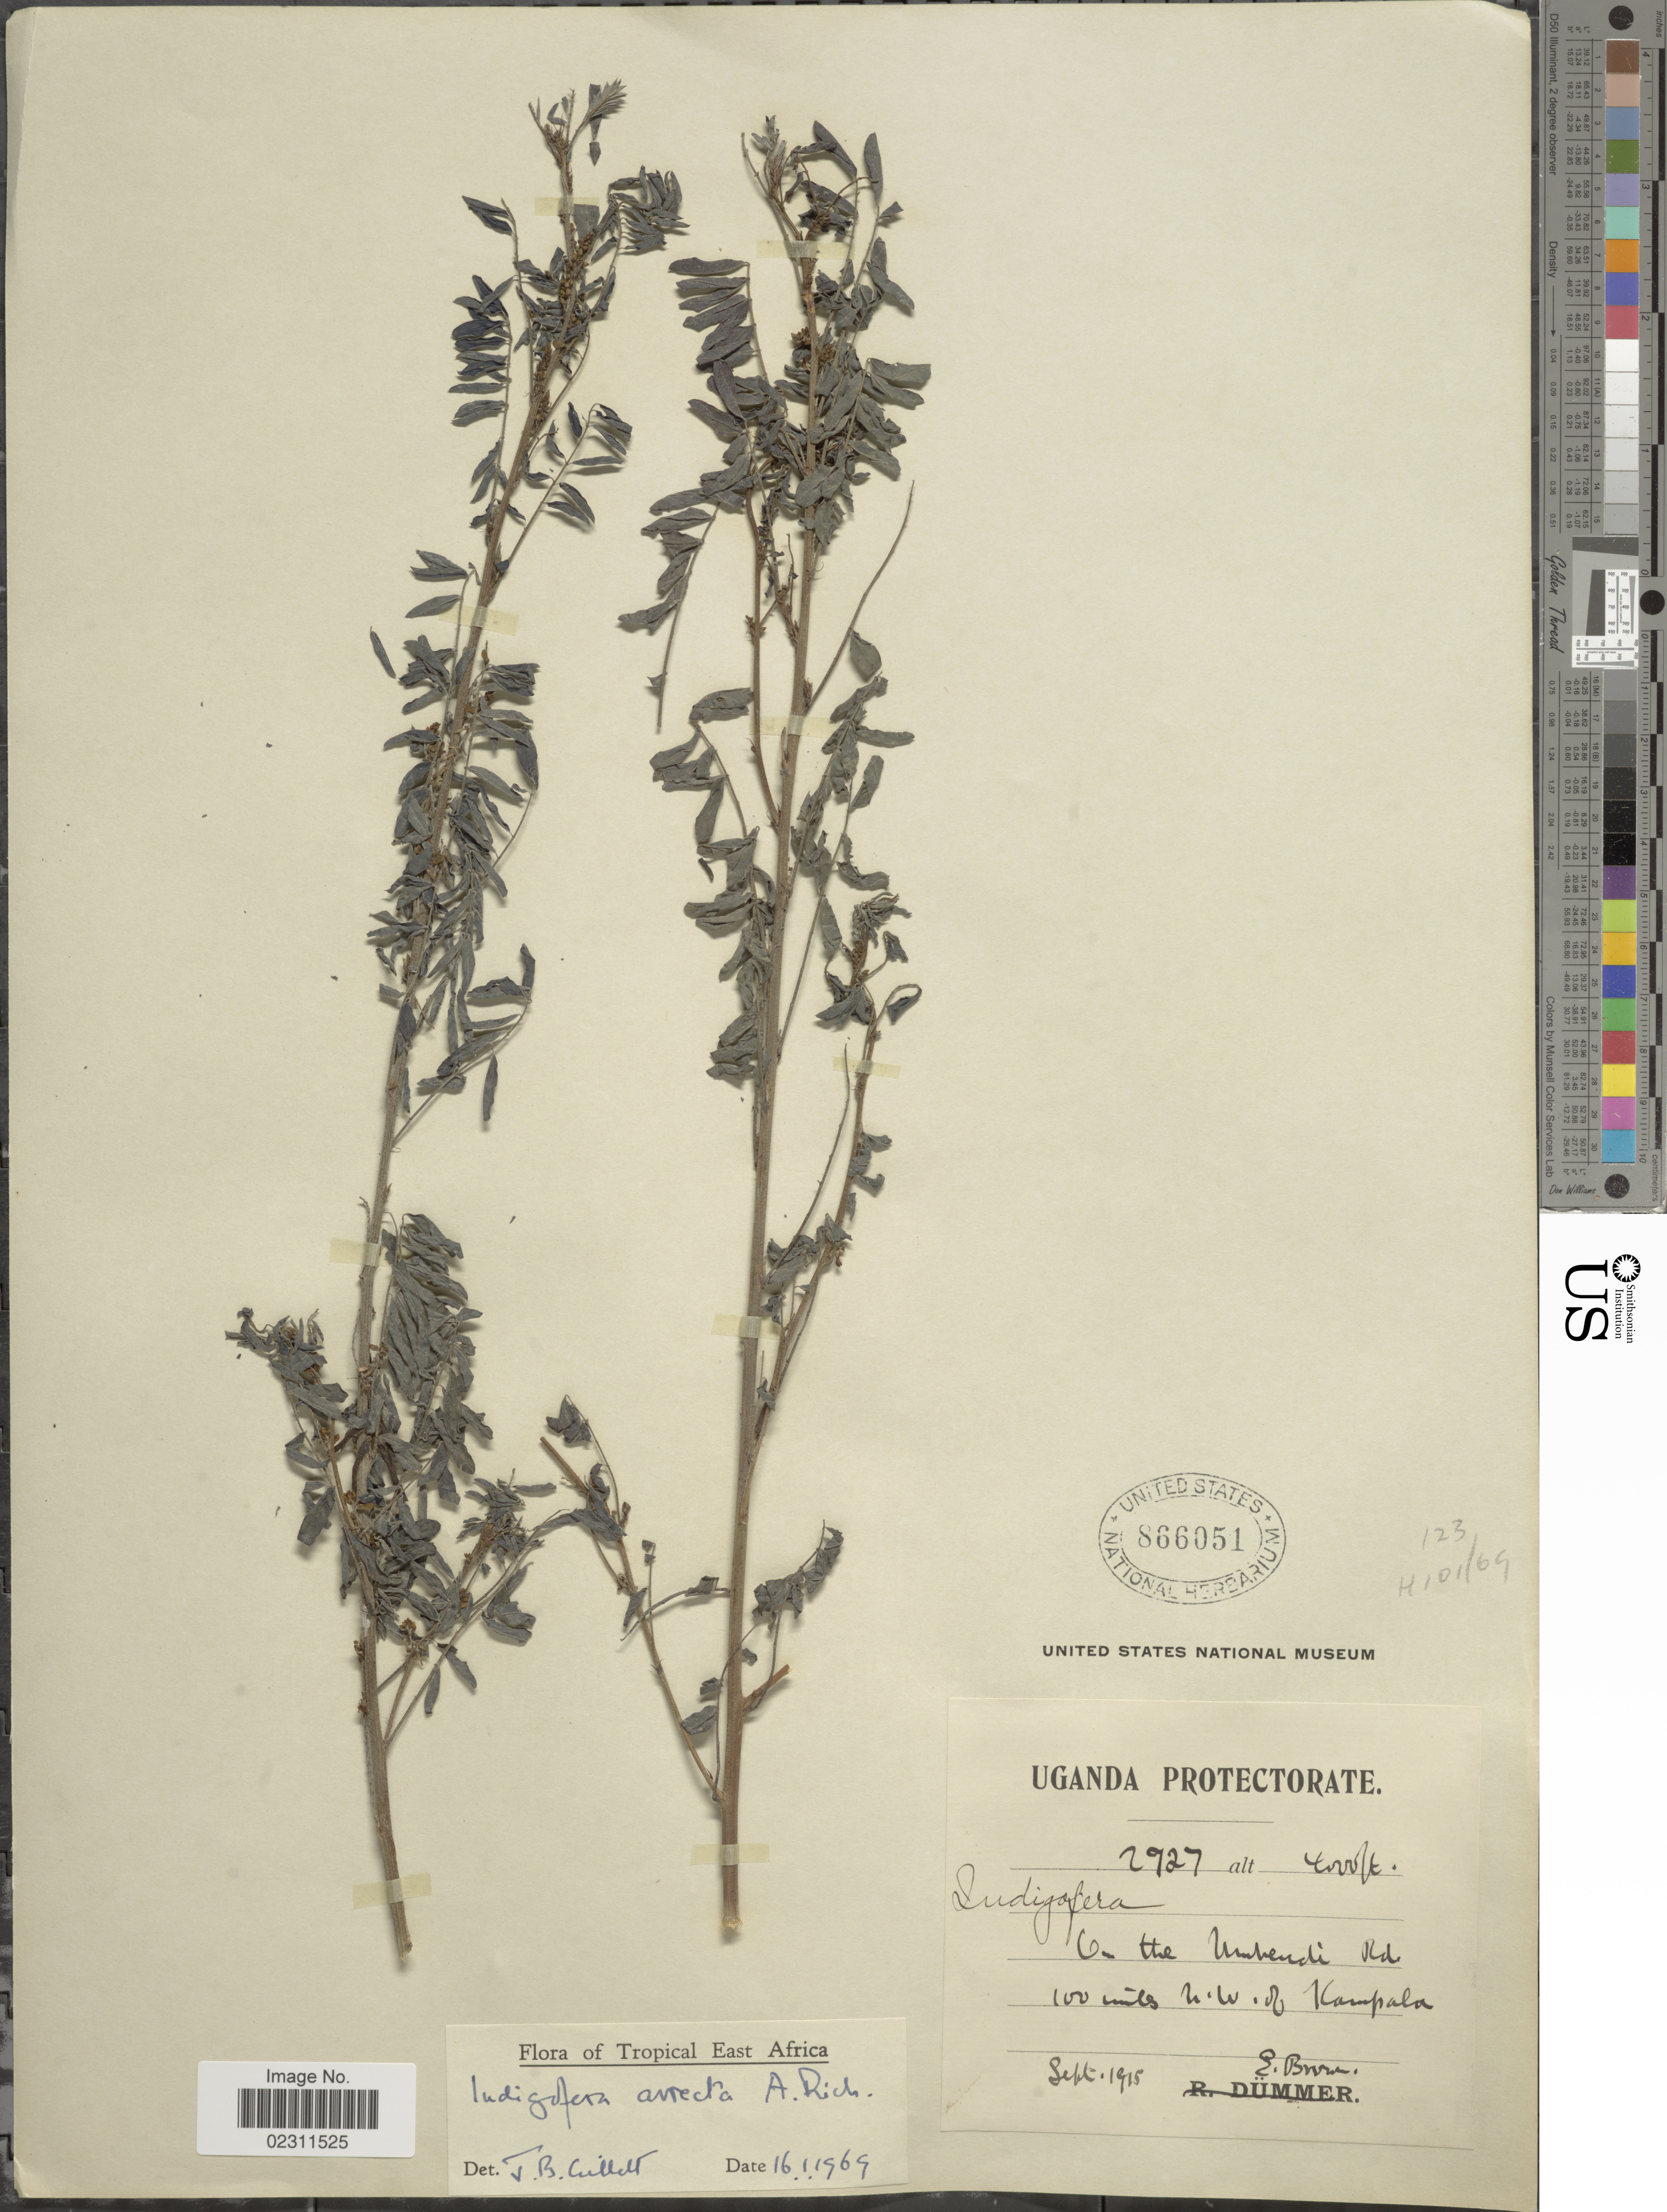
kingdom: Plantae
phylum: Tracheophyta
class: Magnoliopsida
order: Fabales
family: Fabaceae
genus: Indigofera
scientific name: Indigofera arrecta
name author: Hochst. ex A. Rich.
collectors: E. Brown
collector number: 2927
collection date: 1915-09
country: Uganda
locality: Tropical East Africa, On the Umbendi Rd., 100 miles n.w. of Kampola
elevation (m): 1219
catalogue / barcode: US 866051